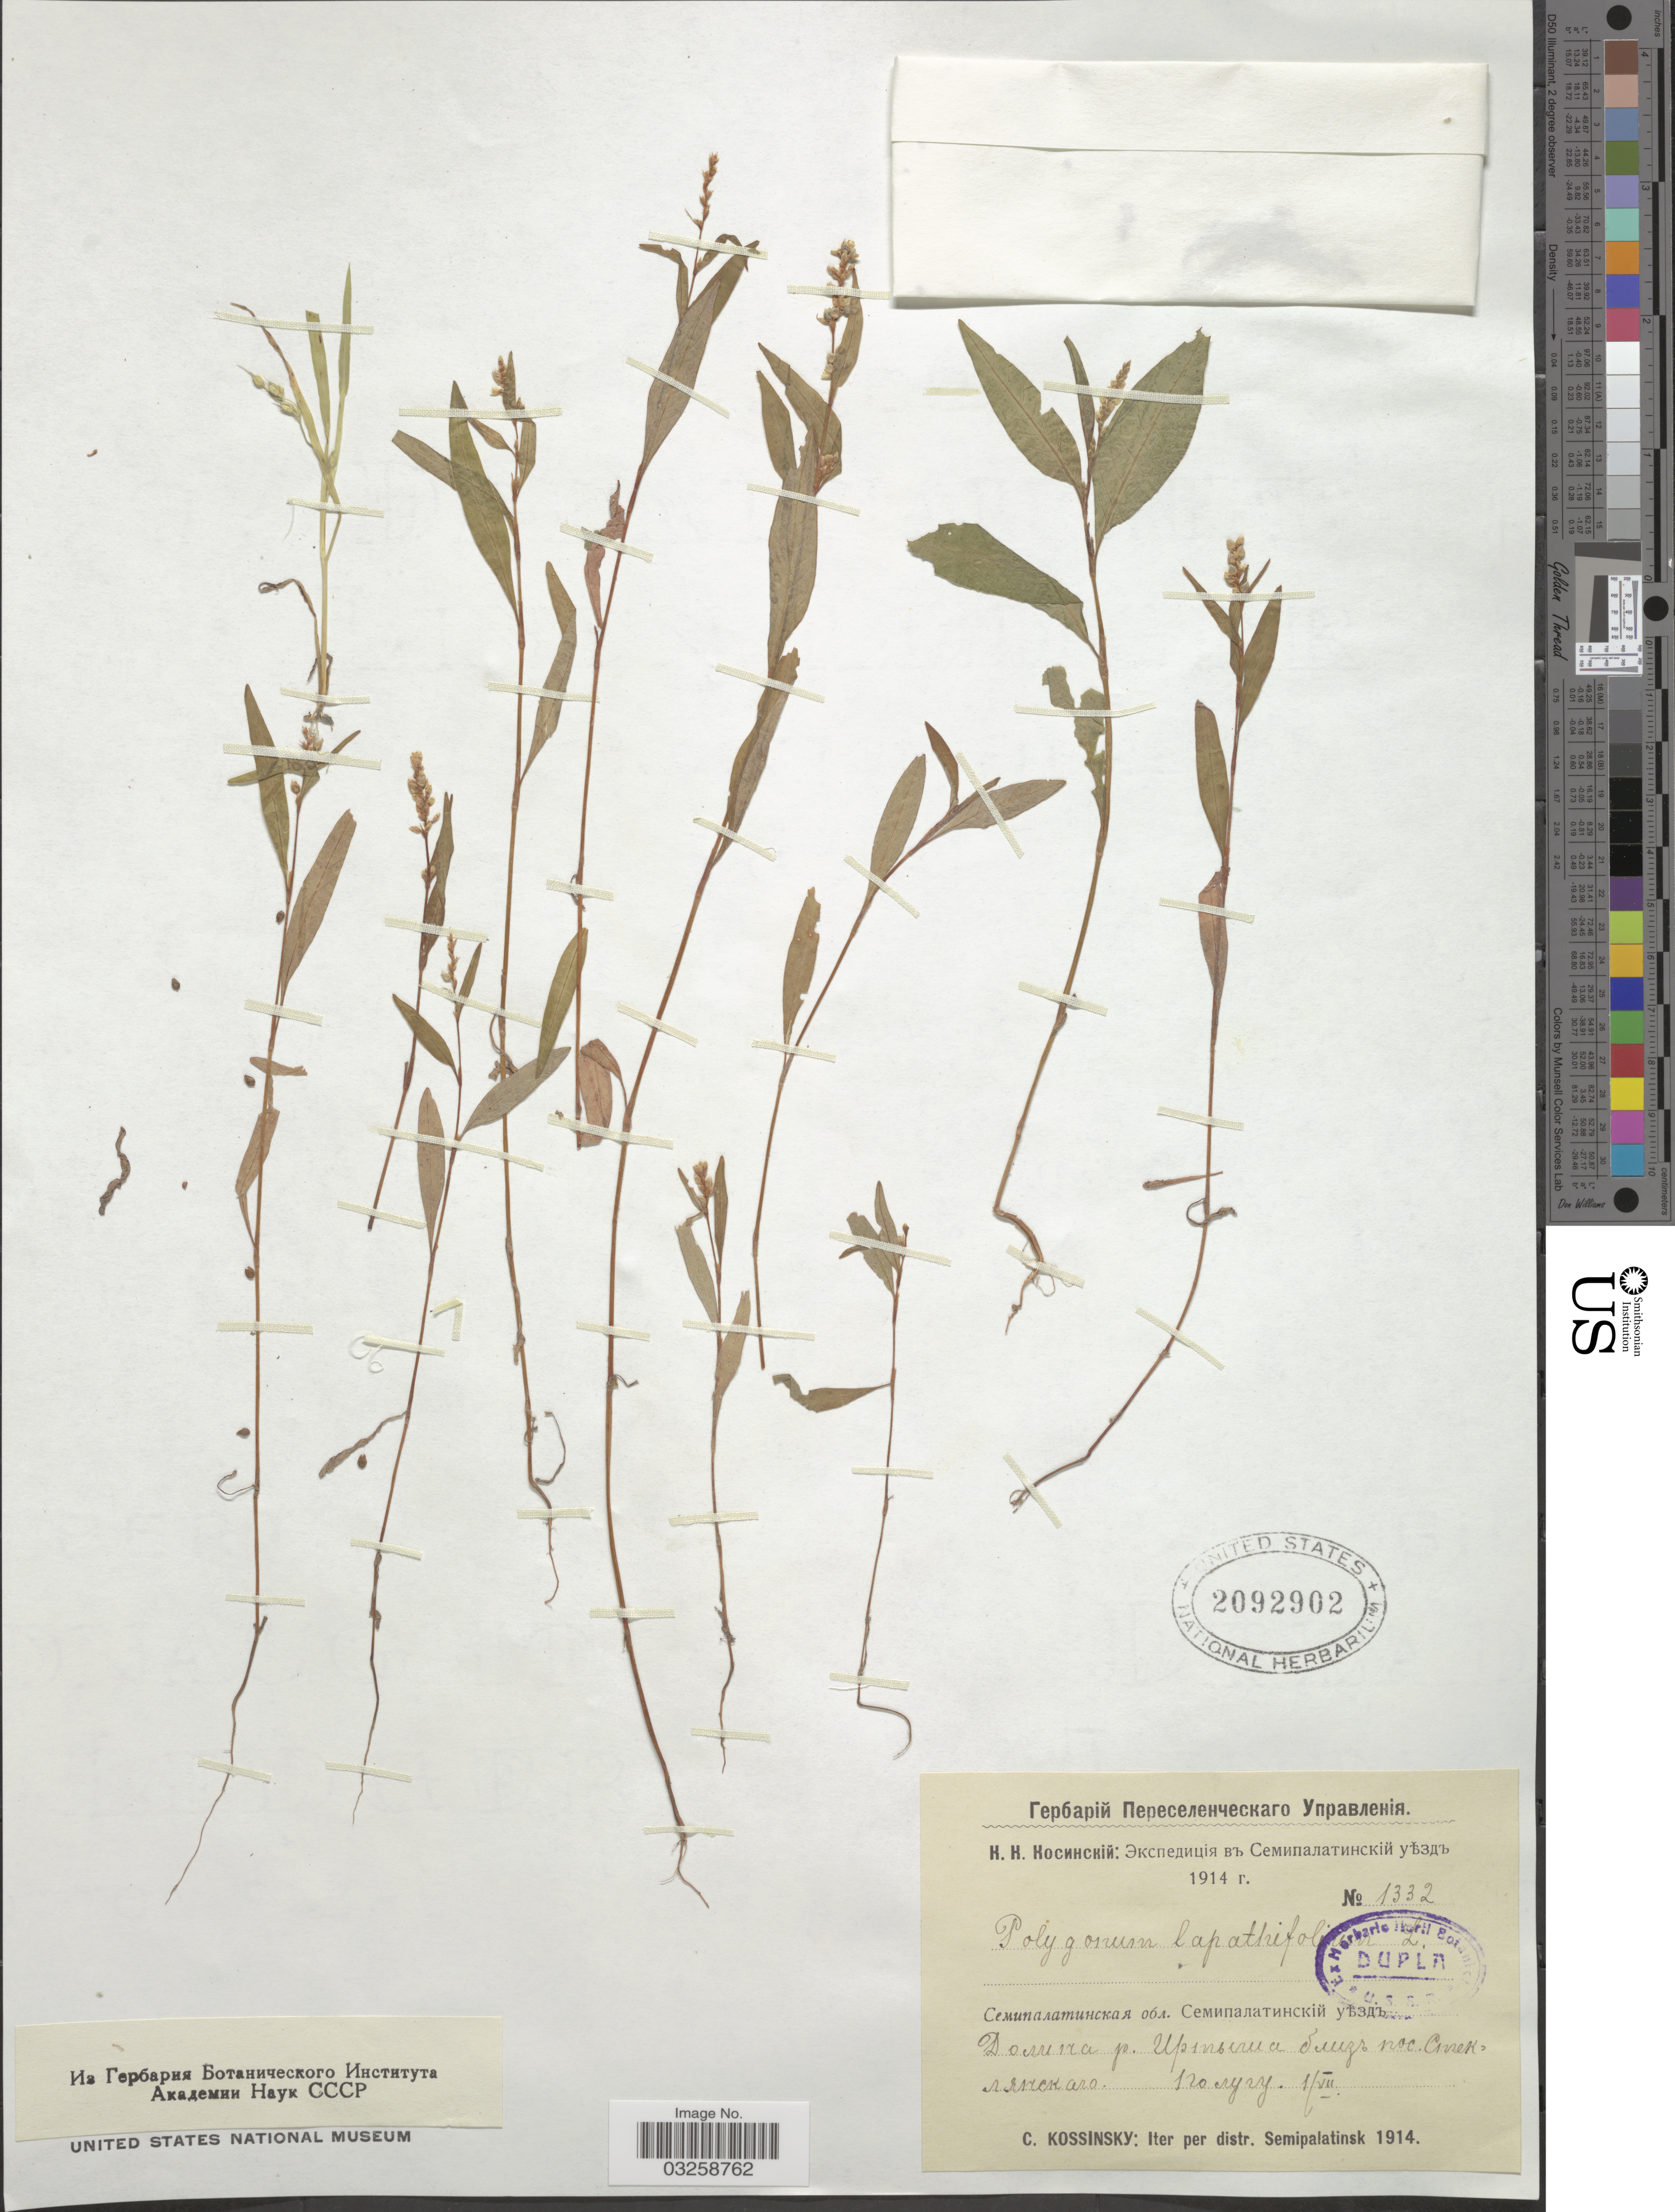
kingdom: Plantae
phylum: Tracheophyta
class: Magnoliopsida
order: Caryophyllales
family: Polygonaceae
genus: Polygonum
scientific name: Polygonum lapathifolium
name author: L.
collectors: C. Kossinsky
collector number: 1332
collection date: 1914-07-01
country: Kazakhstan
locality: X distr. Semipalatinsk.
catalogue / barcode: US 2092902